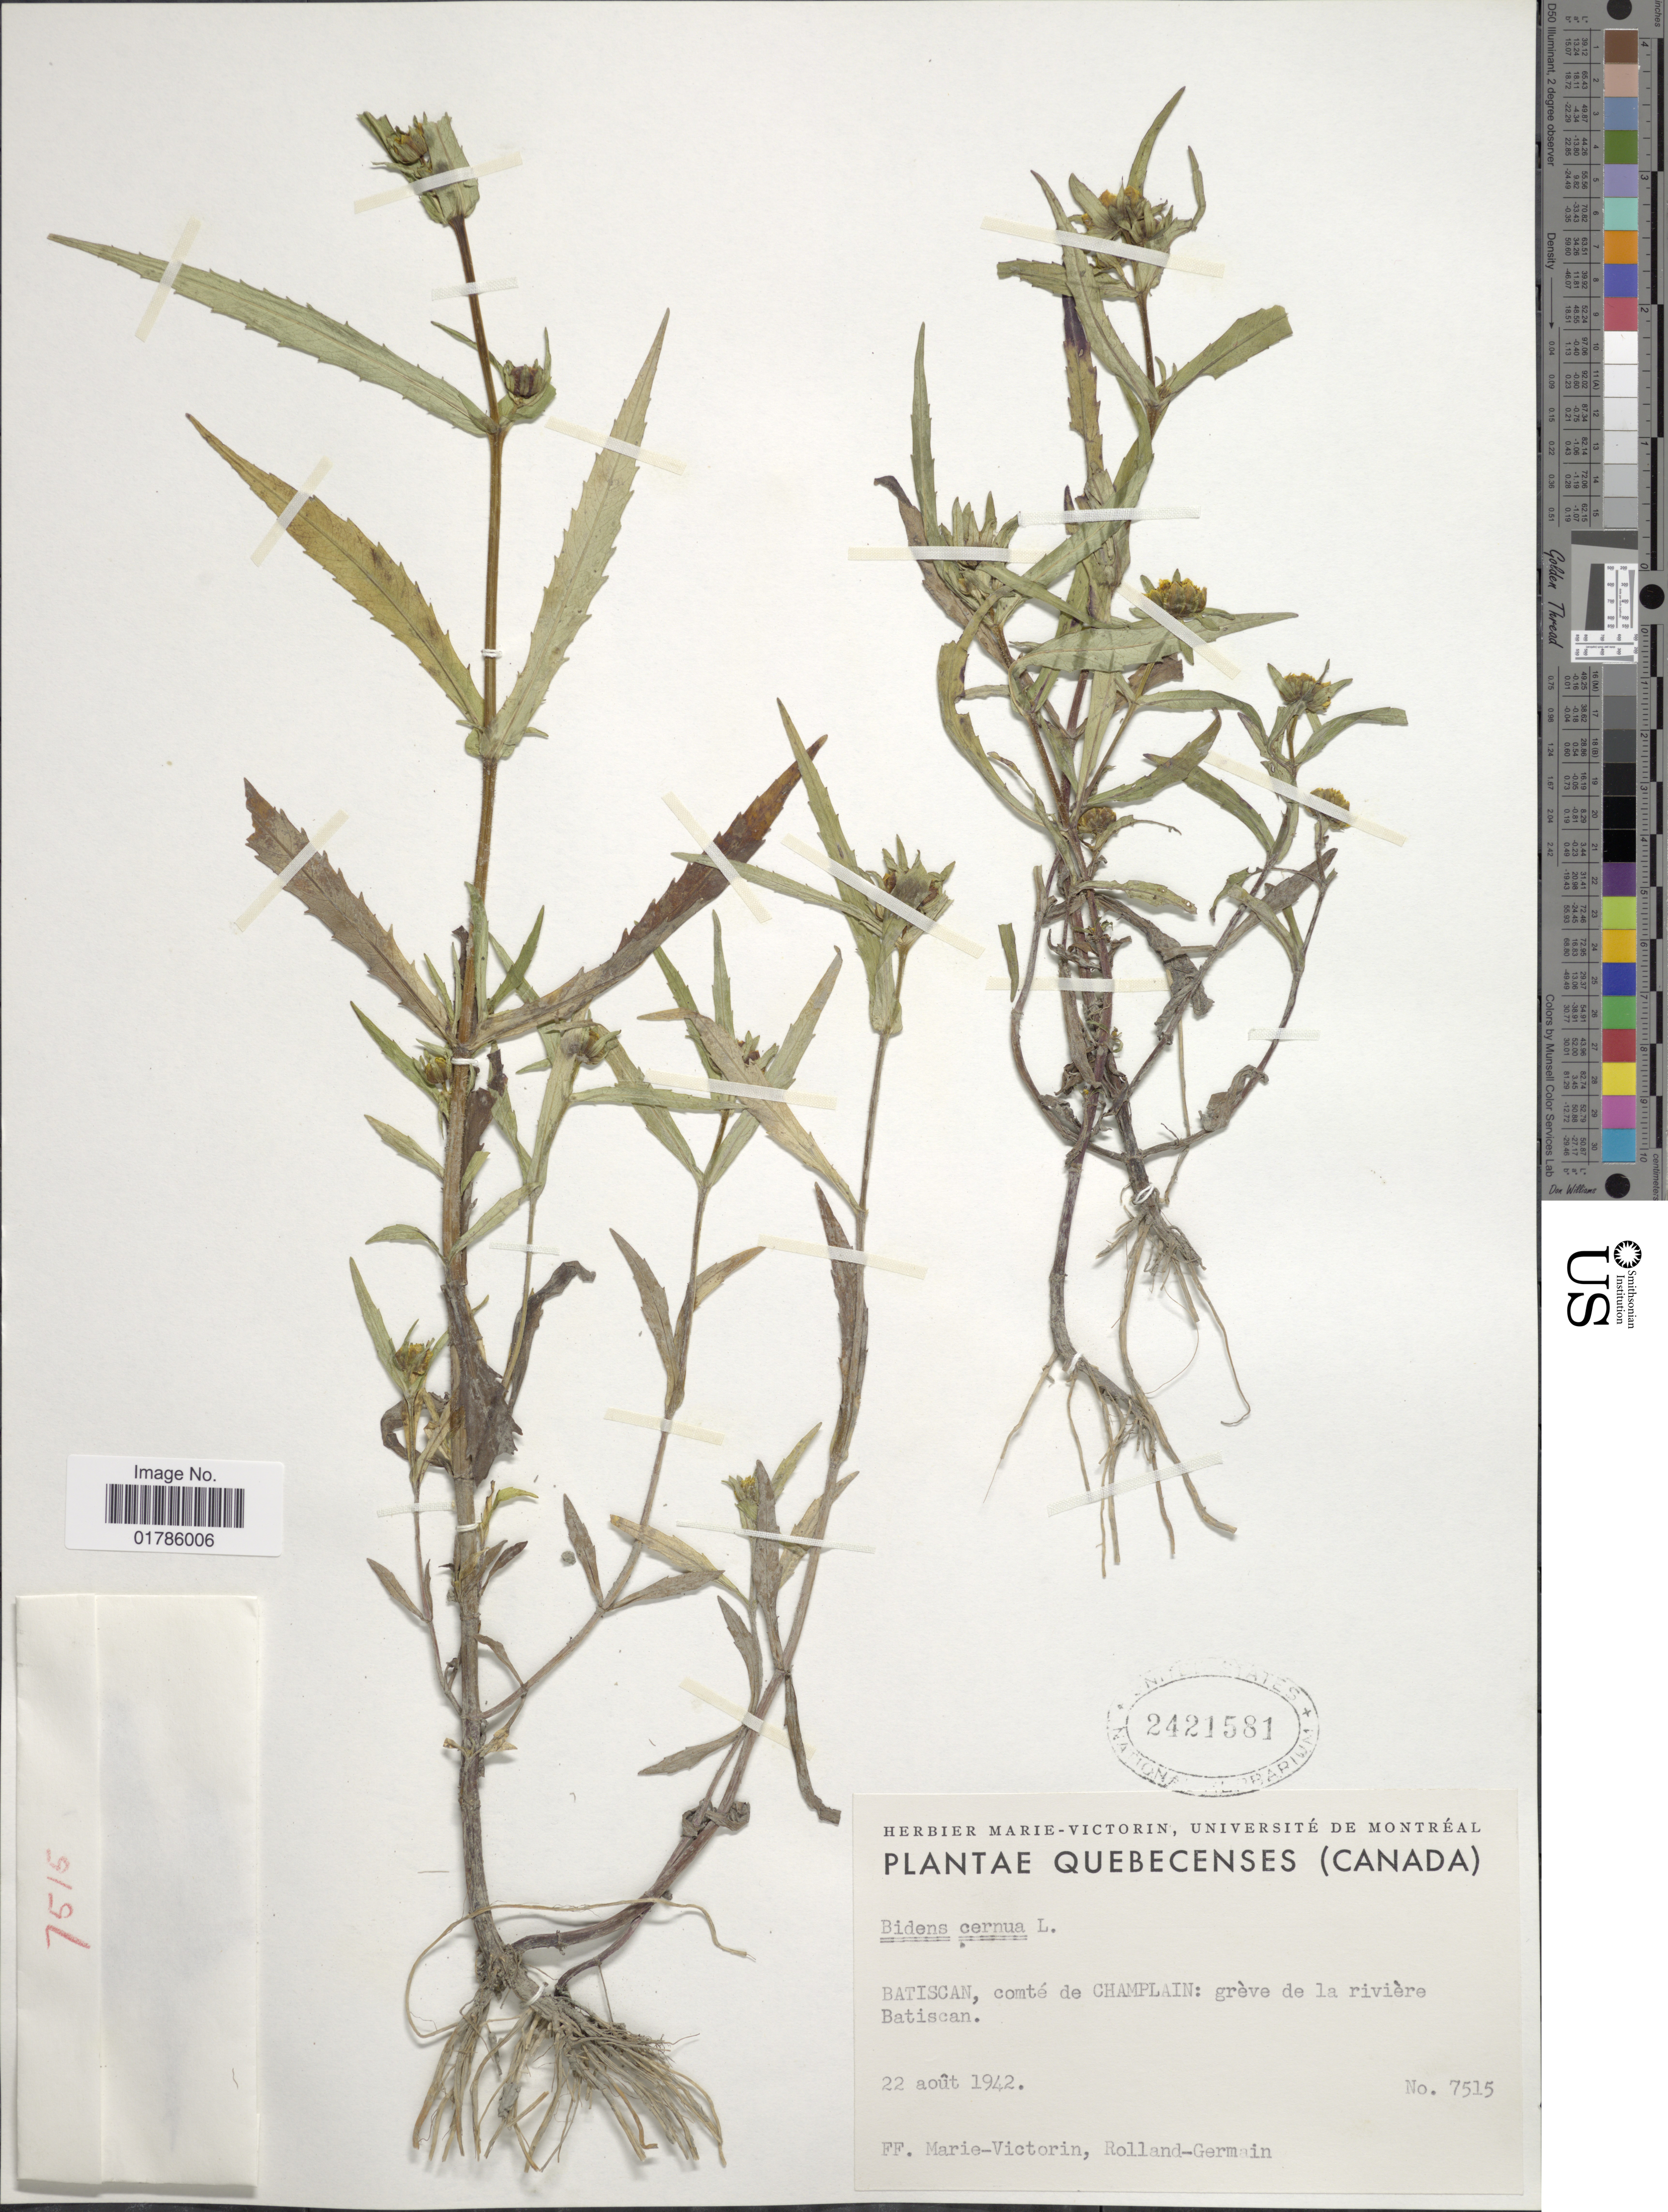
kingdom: Plantae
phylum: Tracheophyta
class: Magnoliopsida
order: Asterales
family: Asteraceae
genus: Bidens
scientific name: Bidens cernua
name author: L.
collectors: Fr. Marie-Victorin & Rolland-Germain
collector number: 7515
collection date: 1942-08-22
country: Canada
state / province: Quebec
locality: Quebecenses, Batiscan, comte de Champlain: greve de la riviere Batiscan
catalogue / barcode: US 2421581